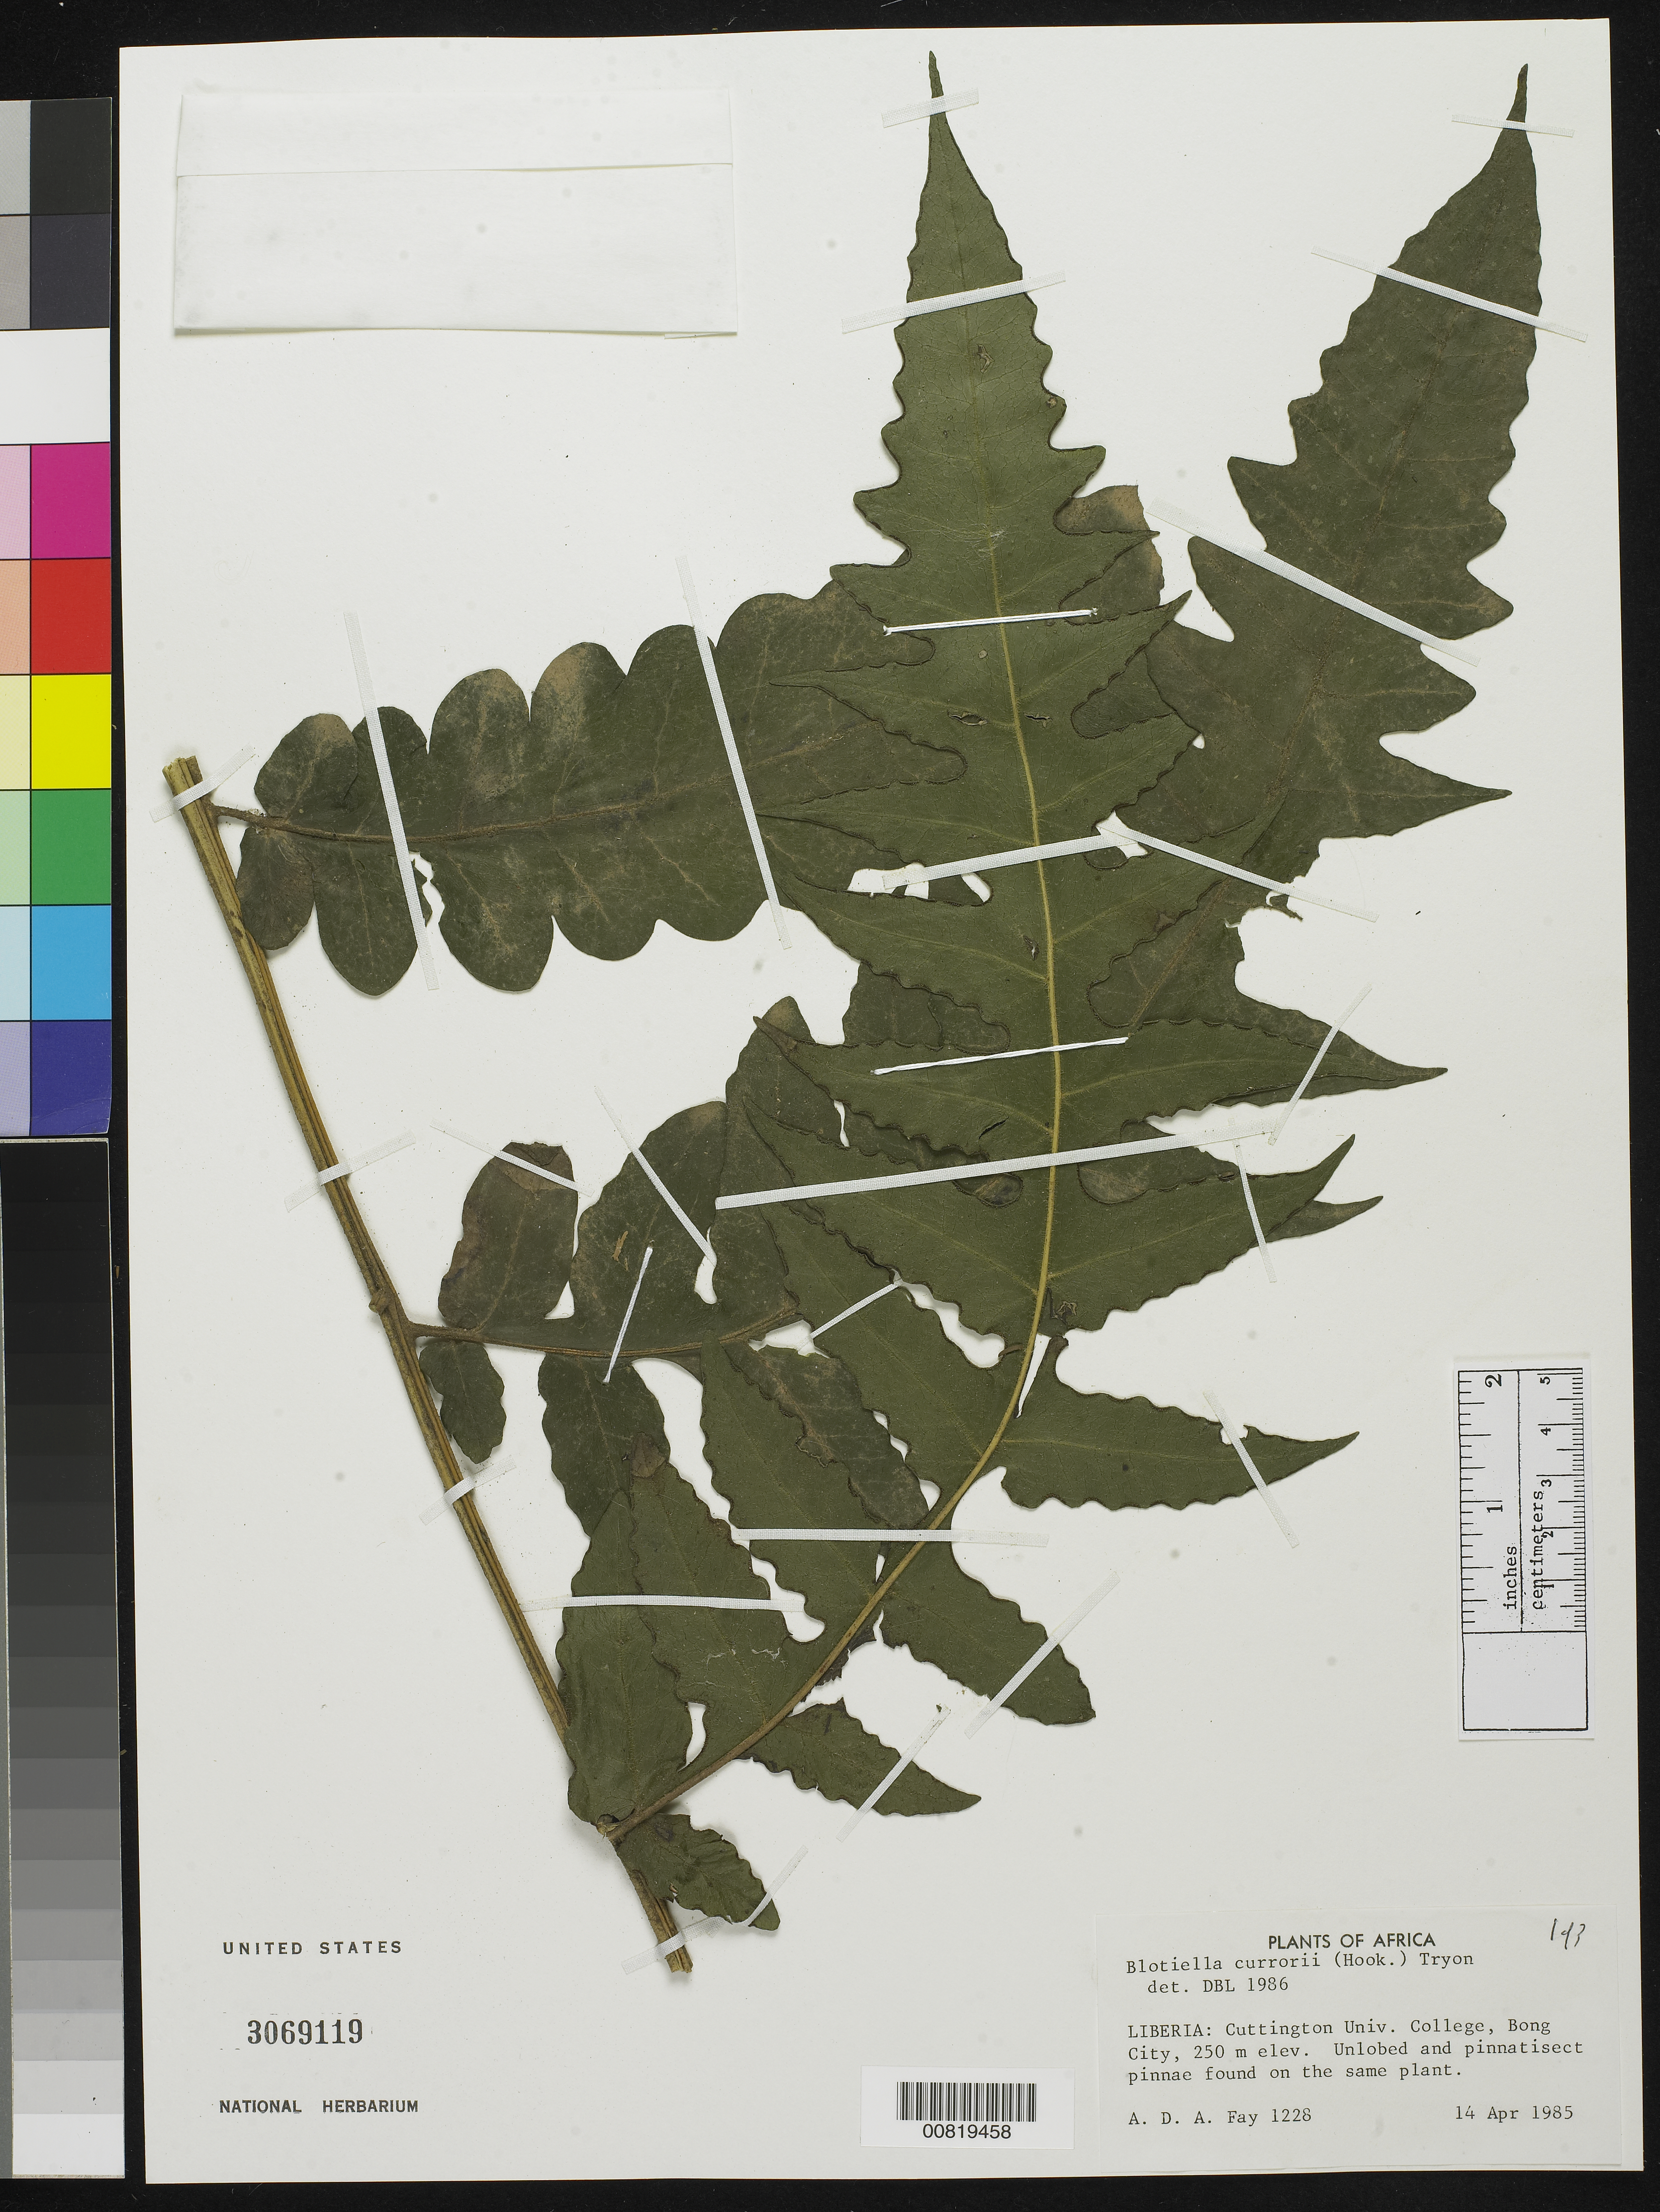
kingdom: Plantae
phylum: Tracheophyta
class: Polypodiopsida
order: Polypodiales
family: Dennstaedtiaceae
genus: Blotiella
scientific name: Blotiella currorii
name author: Hook.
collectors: A. Fay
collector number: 1228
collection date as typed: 14 Apr 1985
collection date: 1985-04-14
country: Liberia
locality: Cuttington Univ. College, Bong City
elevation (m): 250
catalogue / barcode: US 3069119